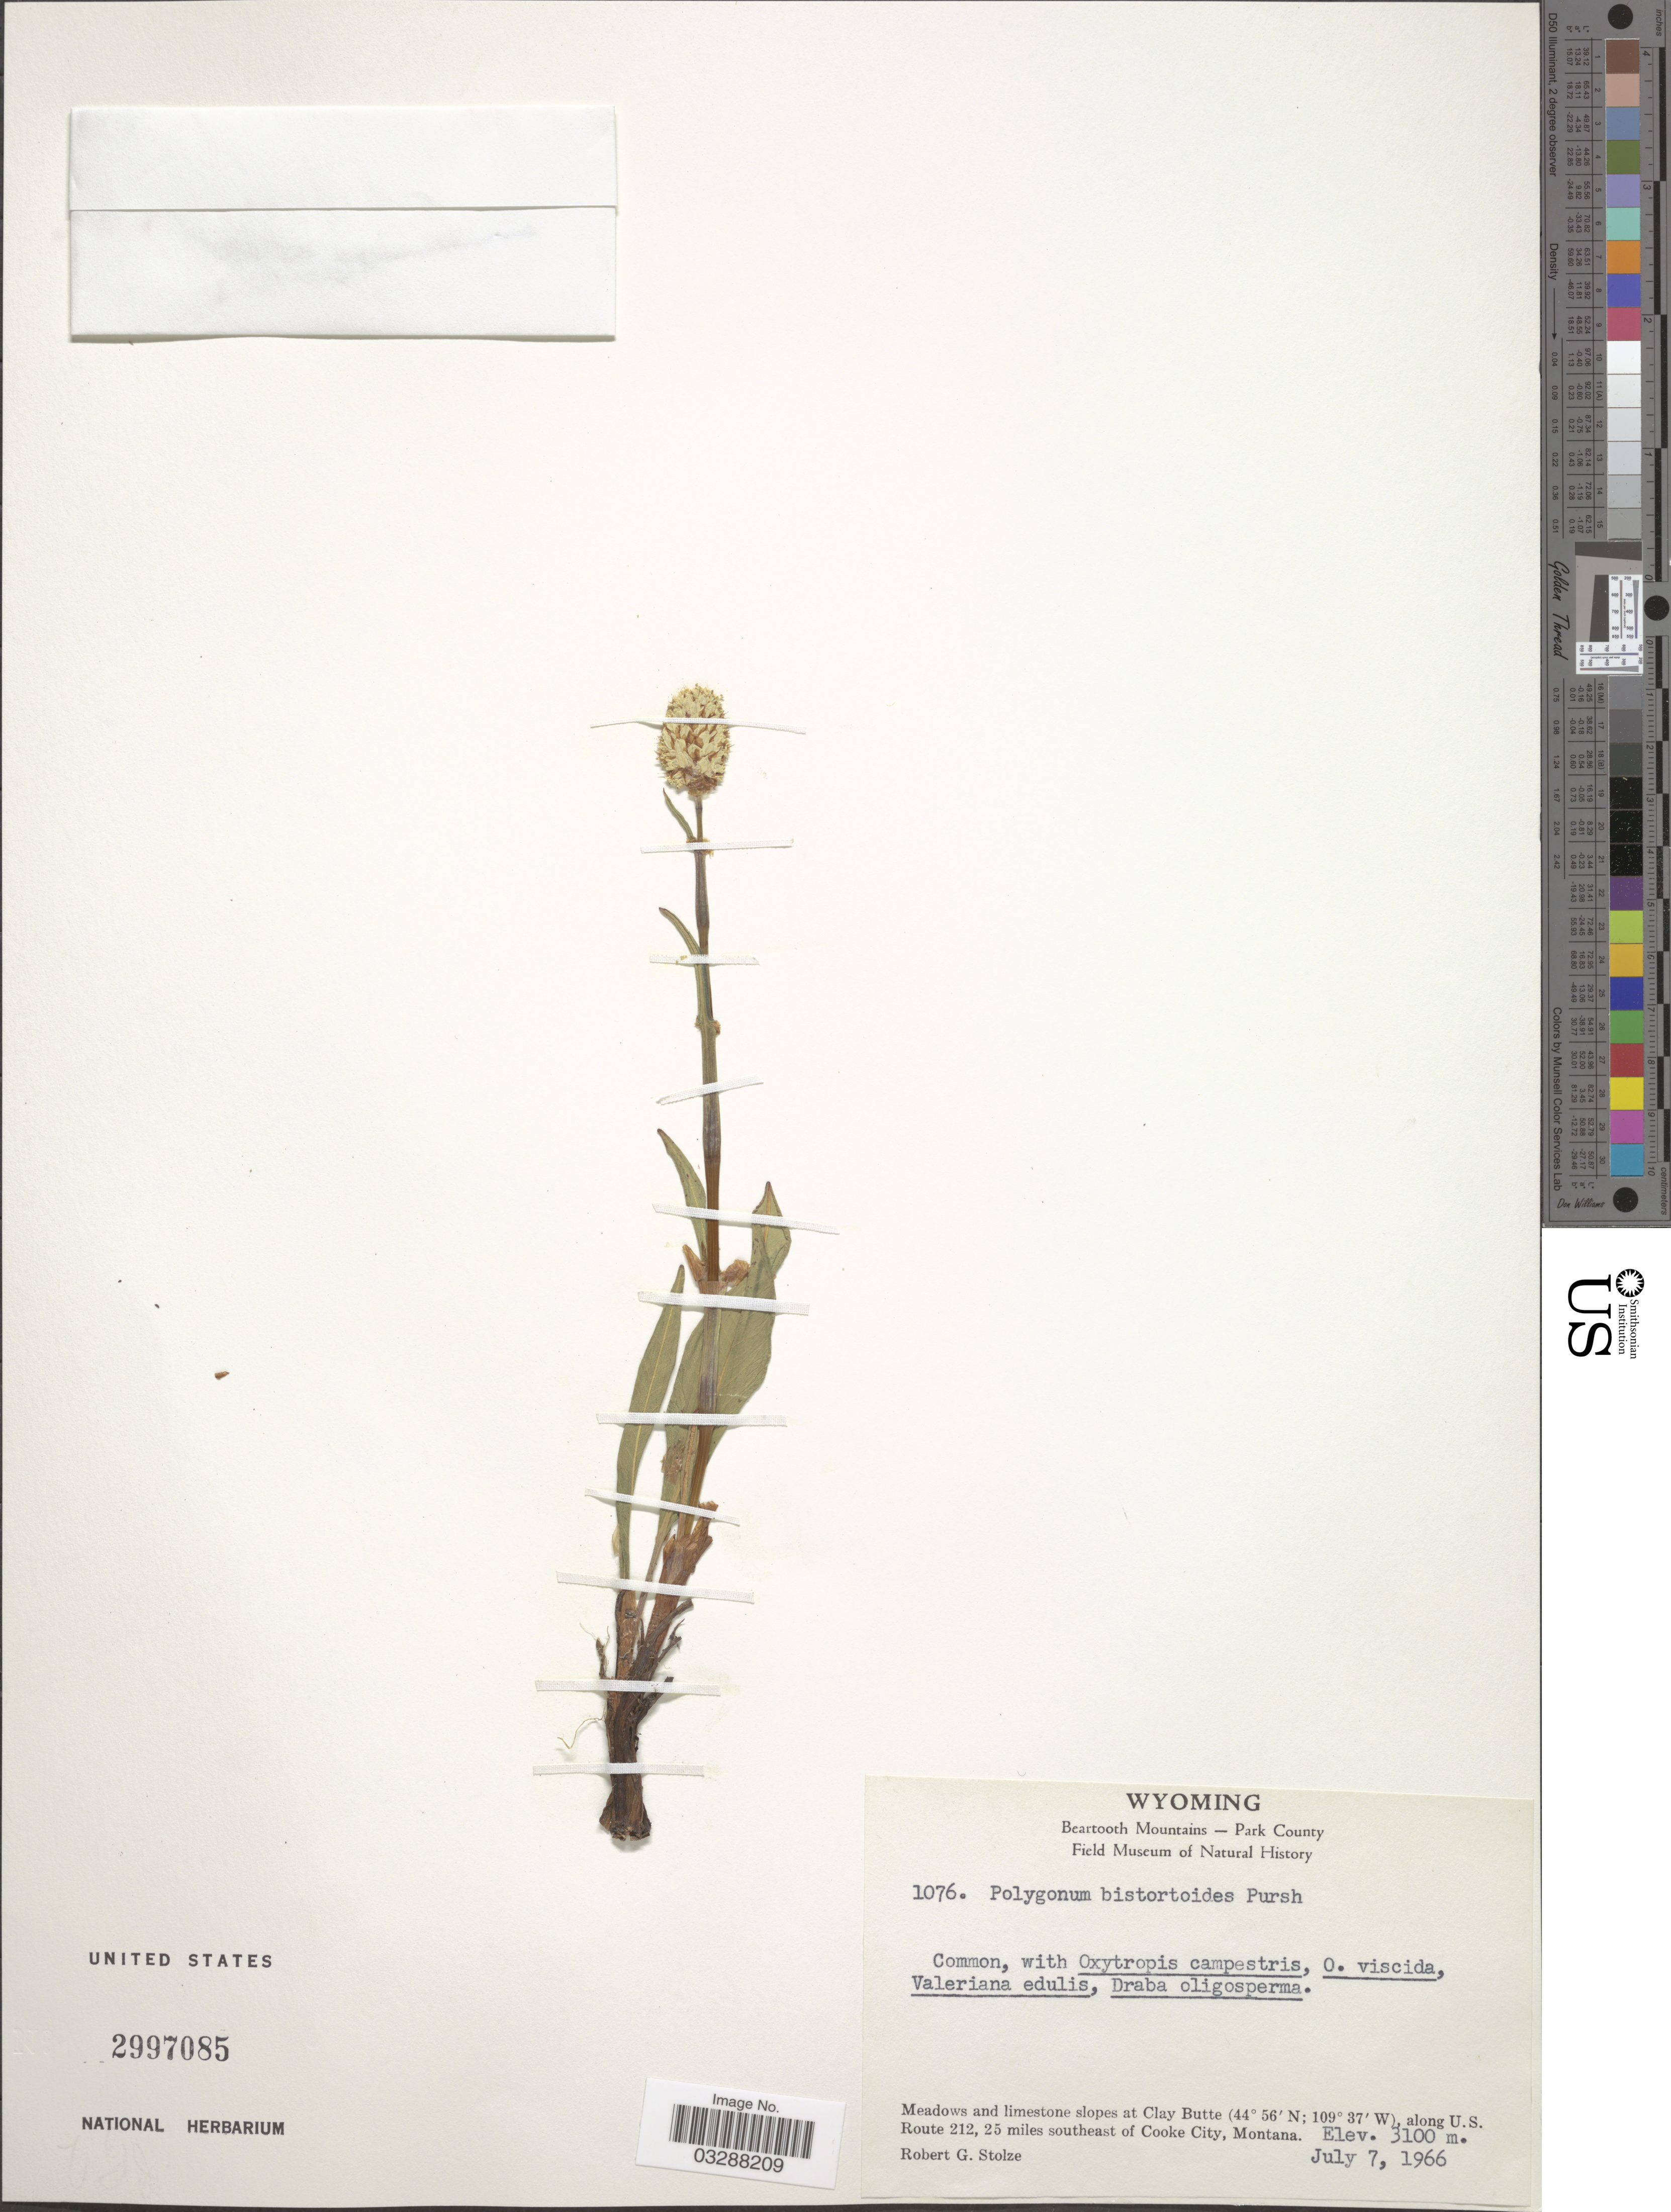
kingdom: Plantae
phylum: Tracheophyta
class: Magnoliopsida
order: Caryophyllales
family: Polygonaceae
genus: Bistorta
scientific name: Bistorta bistortoides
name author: (Pursh) Small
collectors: R. G. Stolze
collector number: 1076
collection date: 1966-07-07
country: United States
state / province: Montana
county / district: Park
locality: Beartooth Mountains - Park County. Meadows and limestone slopes at Clay Butte, along U.S. Route 212, 25 miles southeast of Cooke City, Montana.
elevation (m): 3100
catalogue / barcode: US 2997085